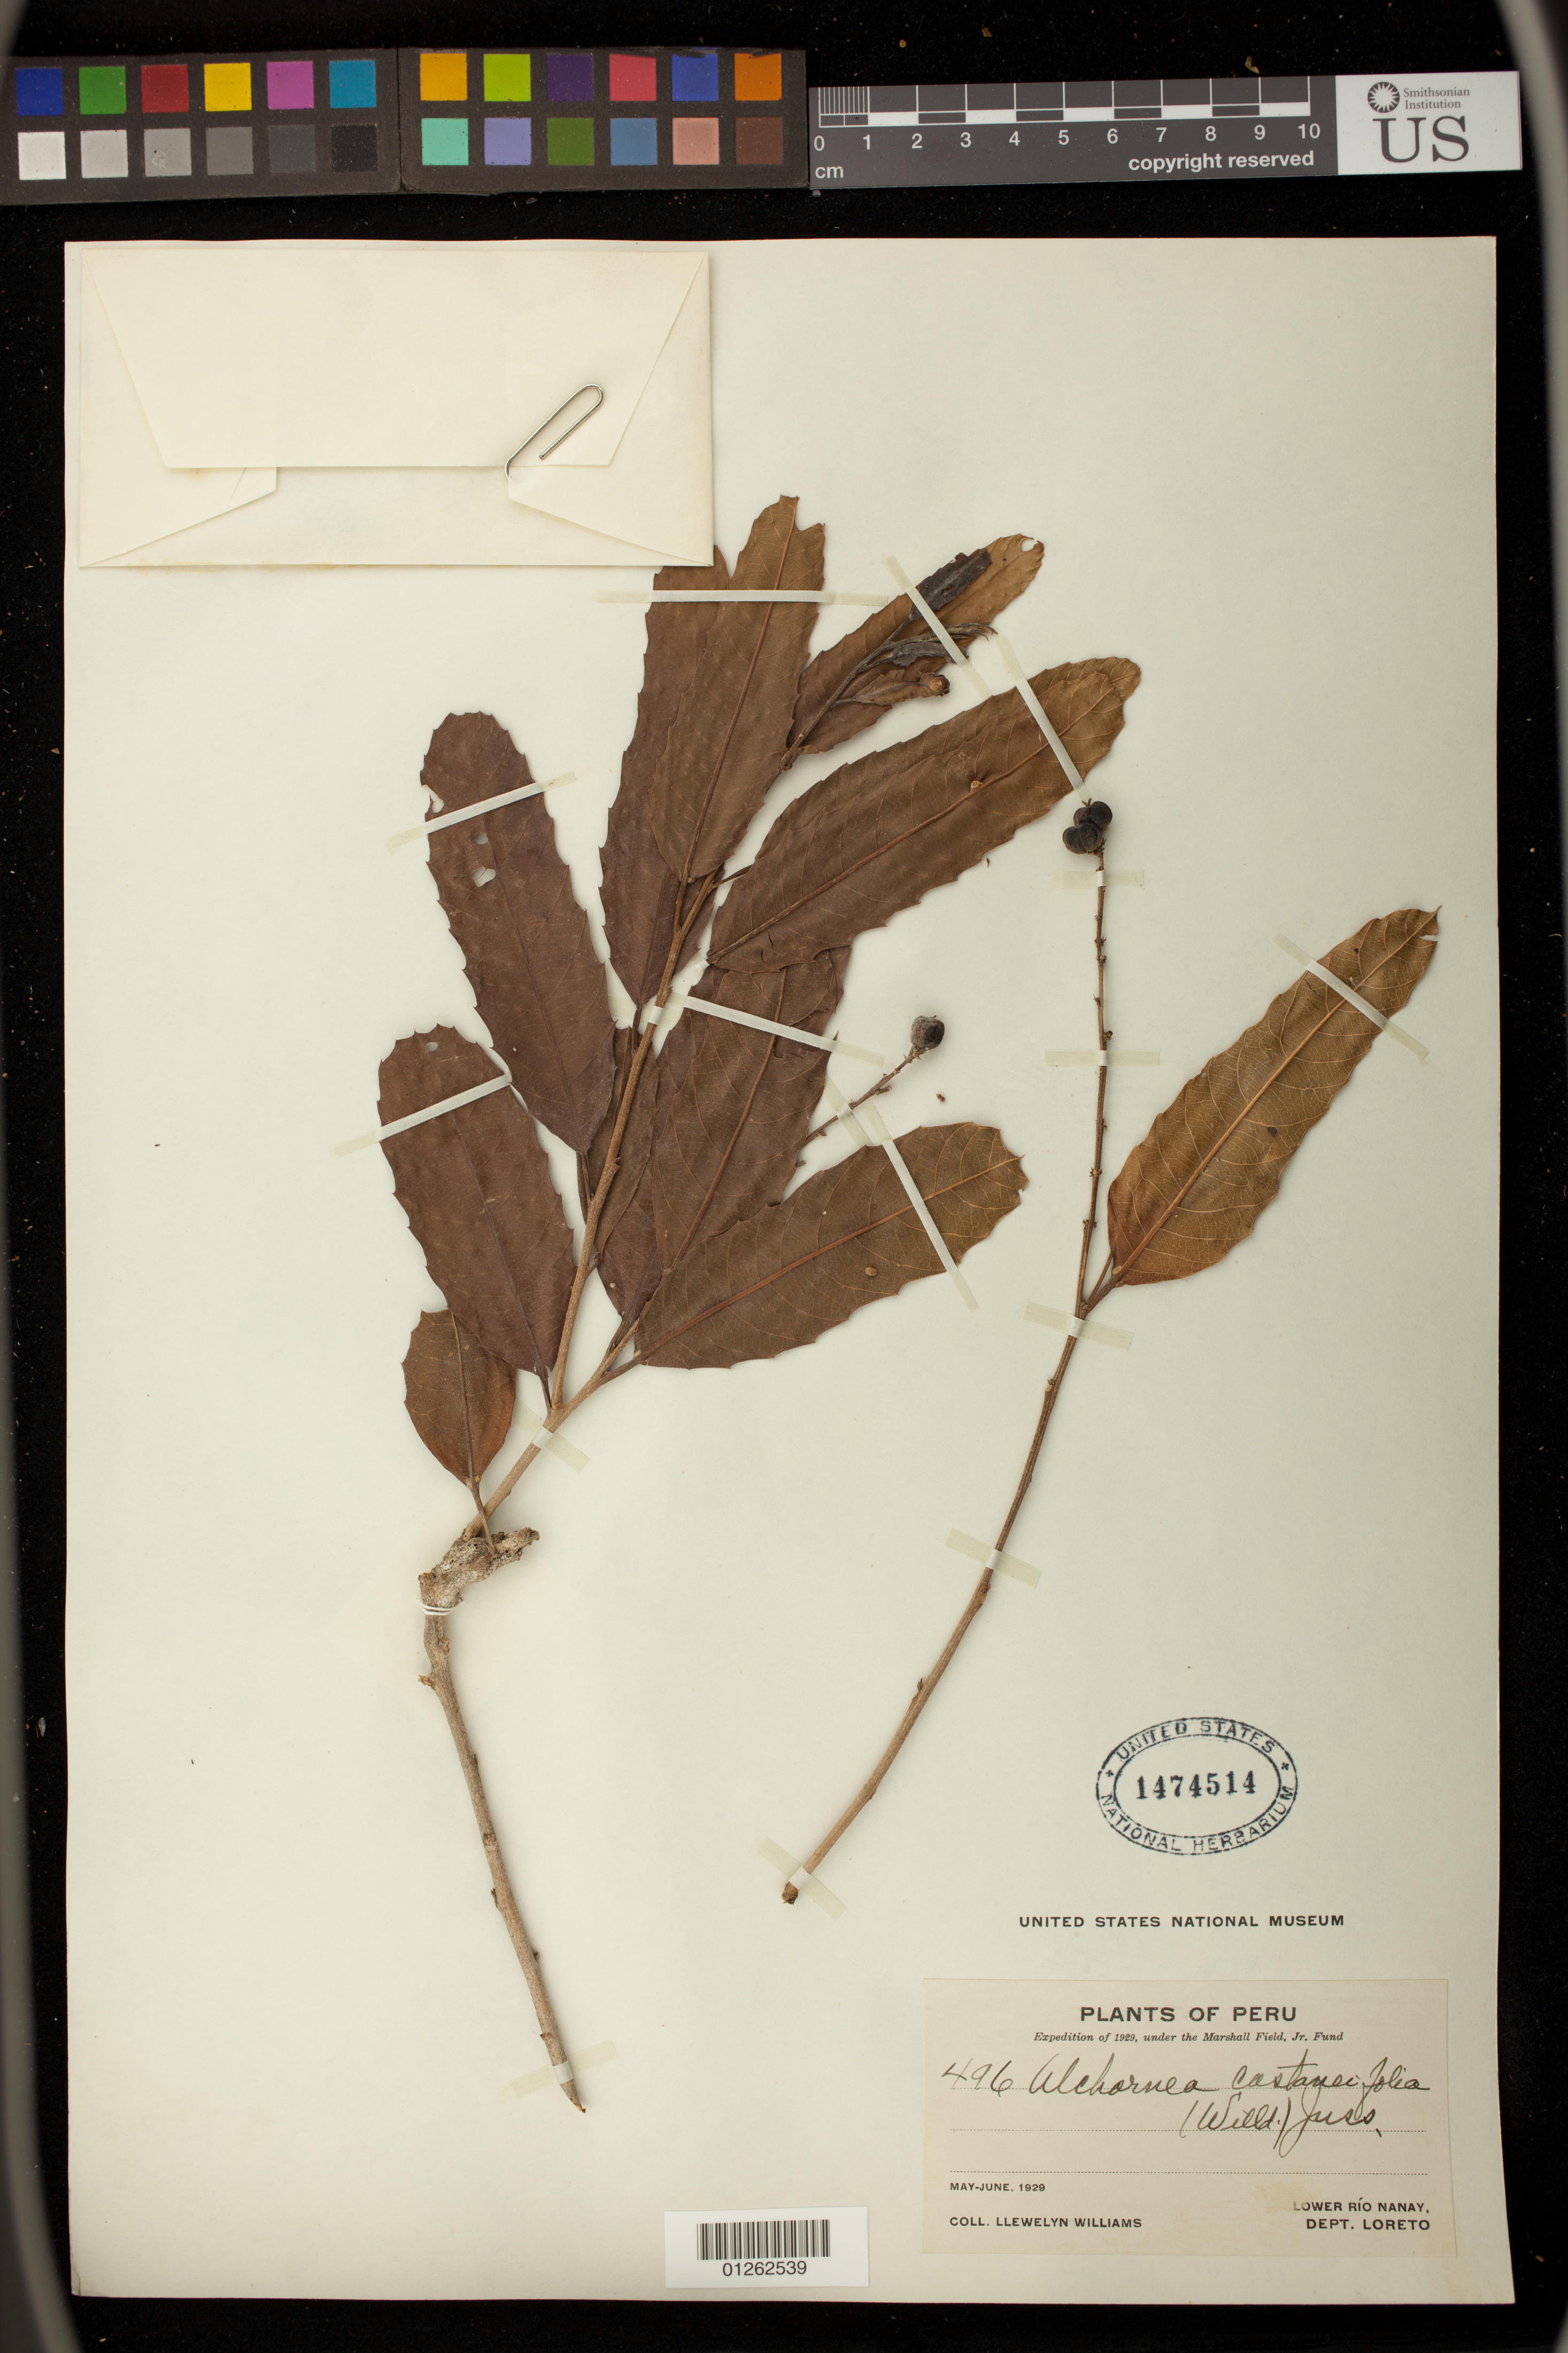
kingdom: Plantae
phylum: Tracheophyta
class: Magnoliopsida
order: Malpighiales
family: Euphorbiaceae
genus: Alchornea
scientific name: Alchornea castaneifolia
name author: (Willd.) A. Juss.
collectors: Ll. Williams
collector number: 496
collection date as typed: May 1929 to -- Jun 1929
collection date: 1929-05/1929-06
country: Peru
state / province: Loreto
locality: Lower Río Nanay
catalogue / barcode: US 1474514